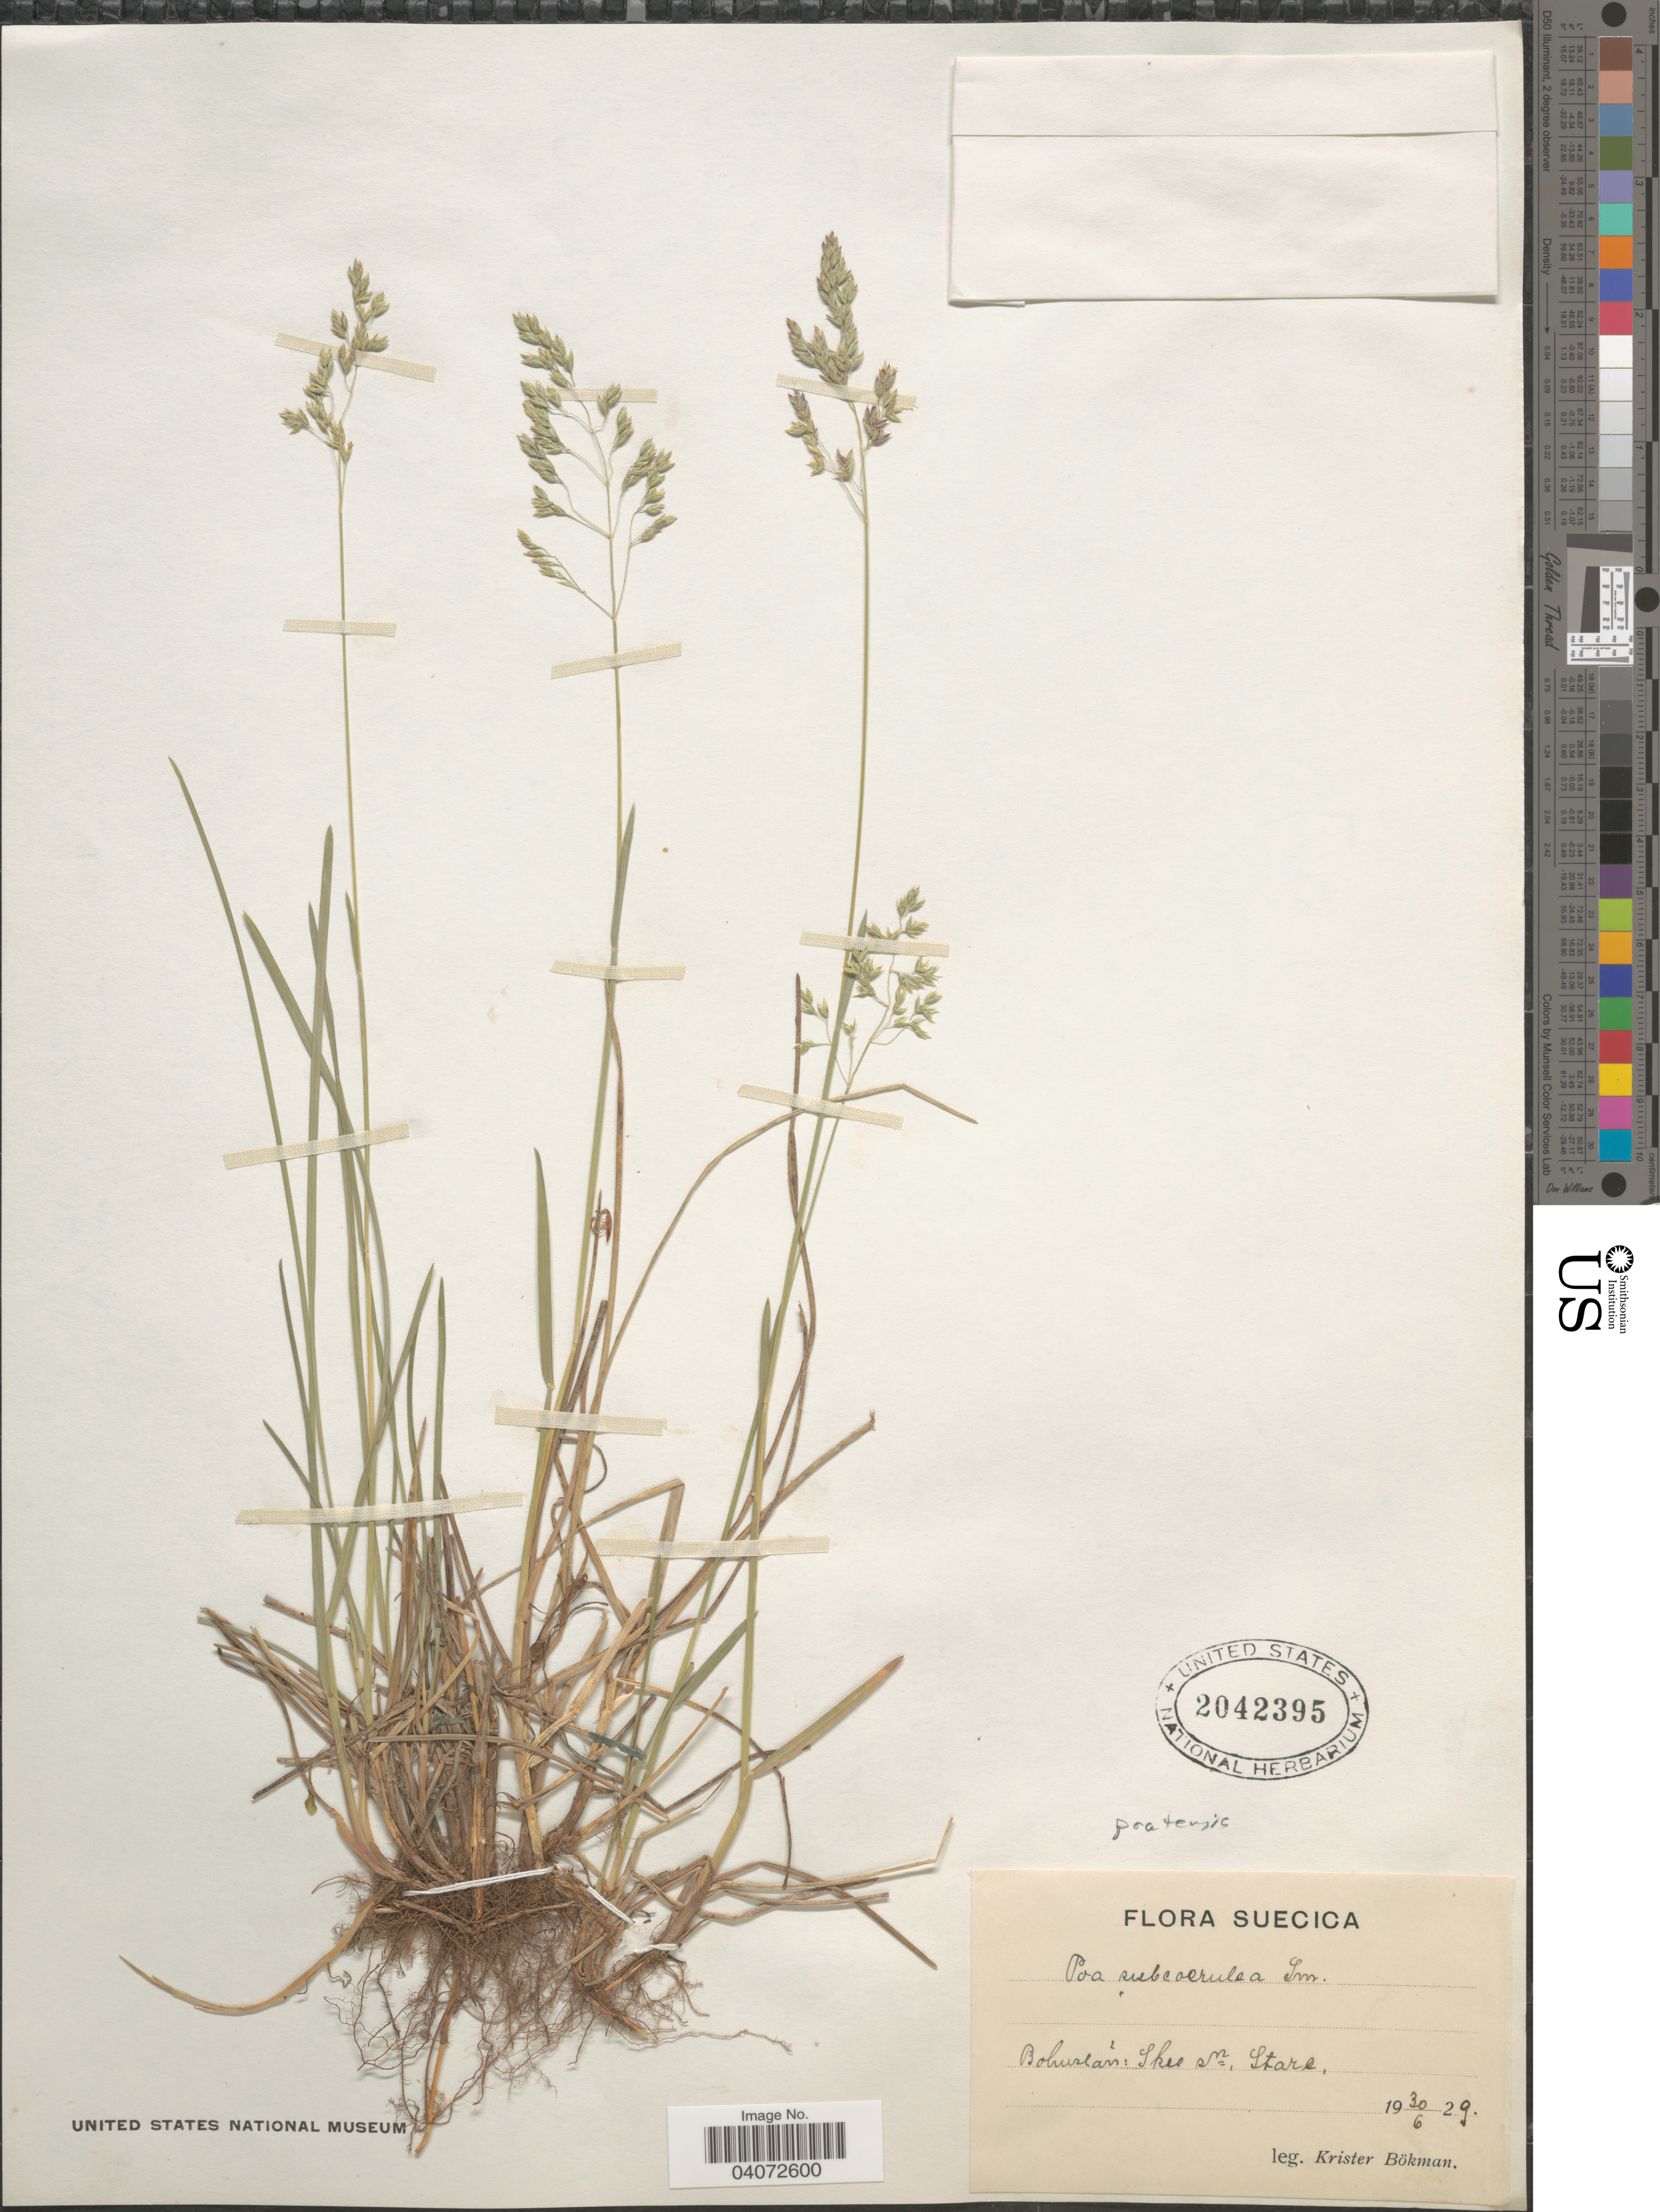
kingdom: Plantae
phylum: Tracheophyta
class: Liliopsida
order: Poales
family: Poaceae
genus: Poa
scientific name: Poa pratensis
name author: L.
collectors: K. Bökman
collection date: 1929-06-30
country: Sweden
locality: Suecica. Bohuslan: Ikea sn Stare.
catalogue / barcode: US 2042395